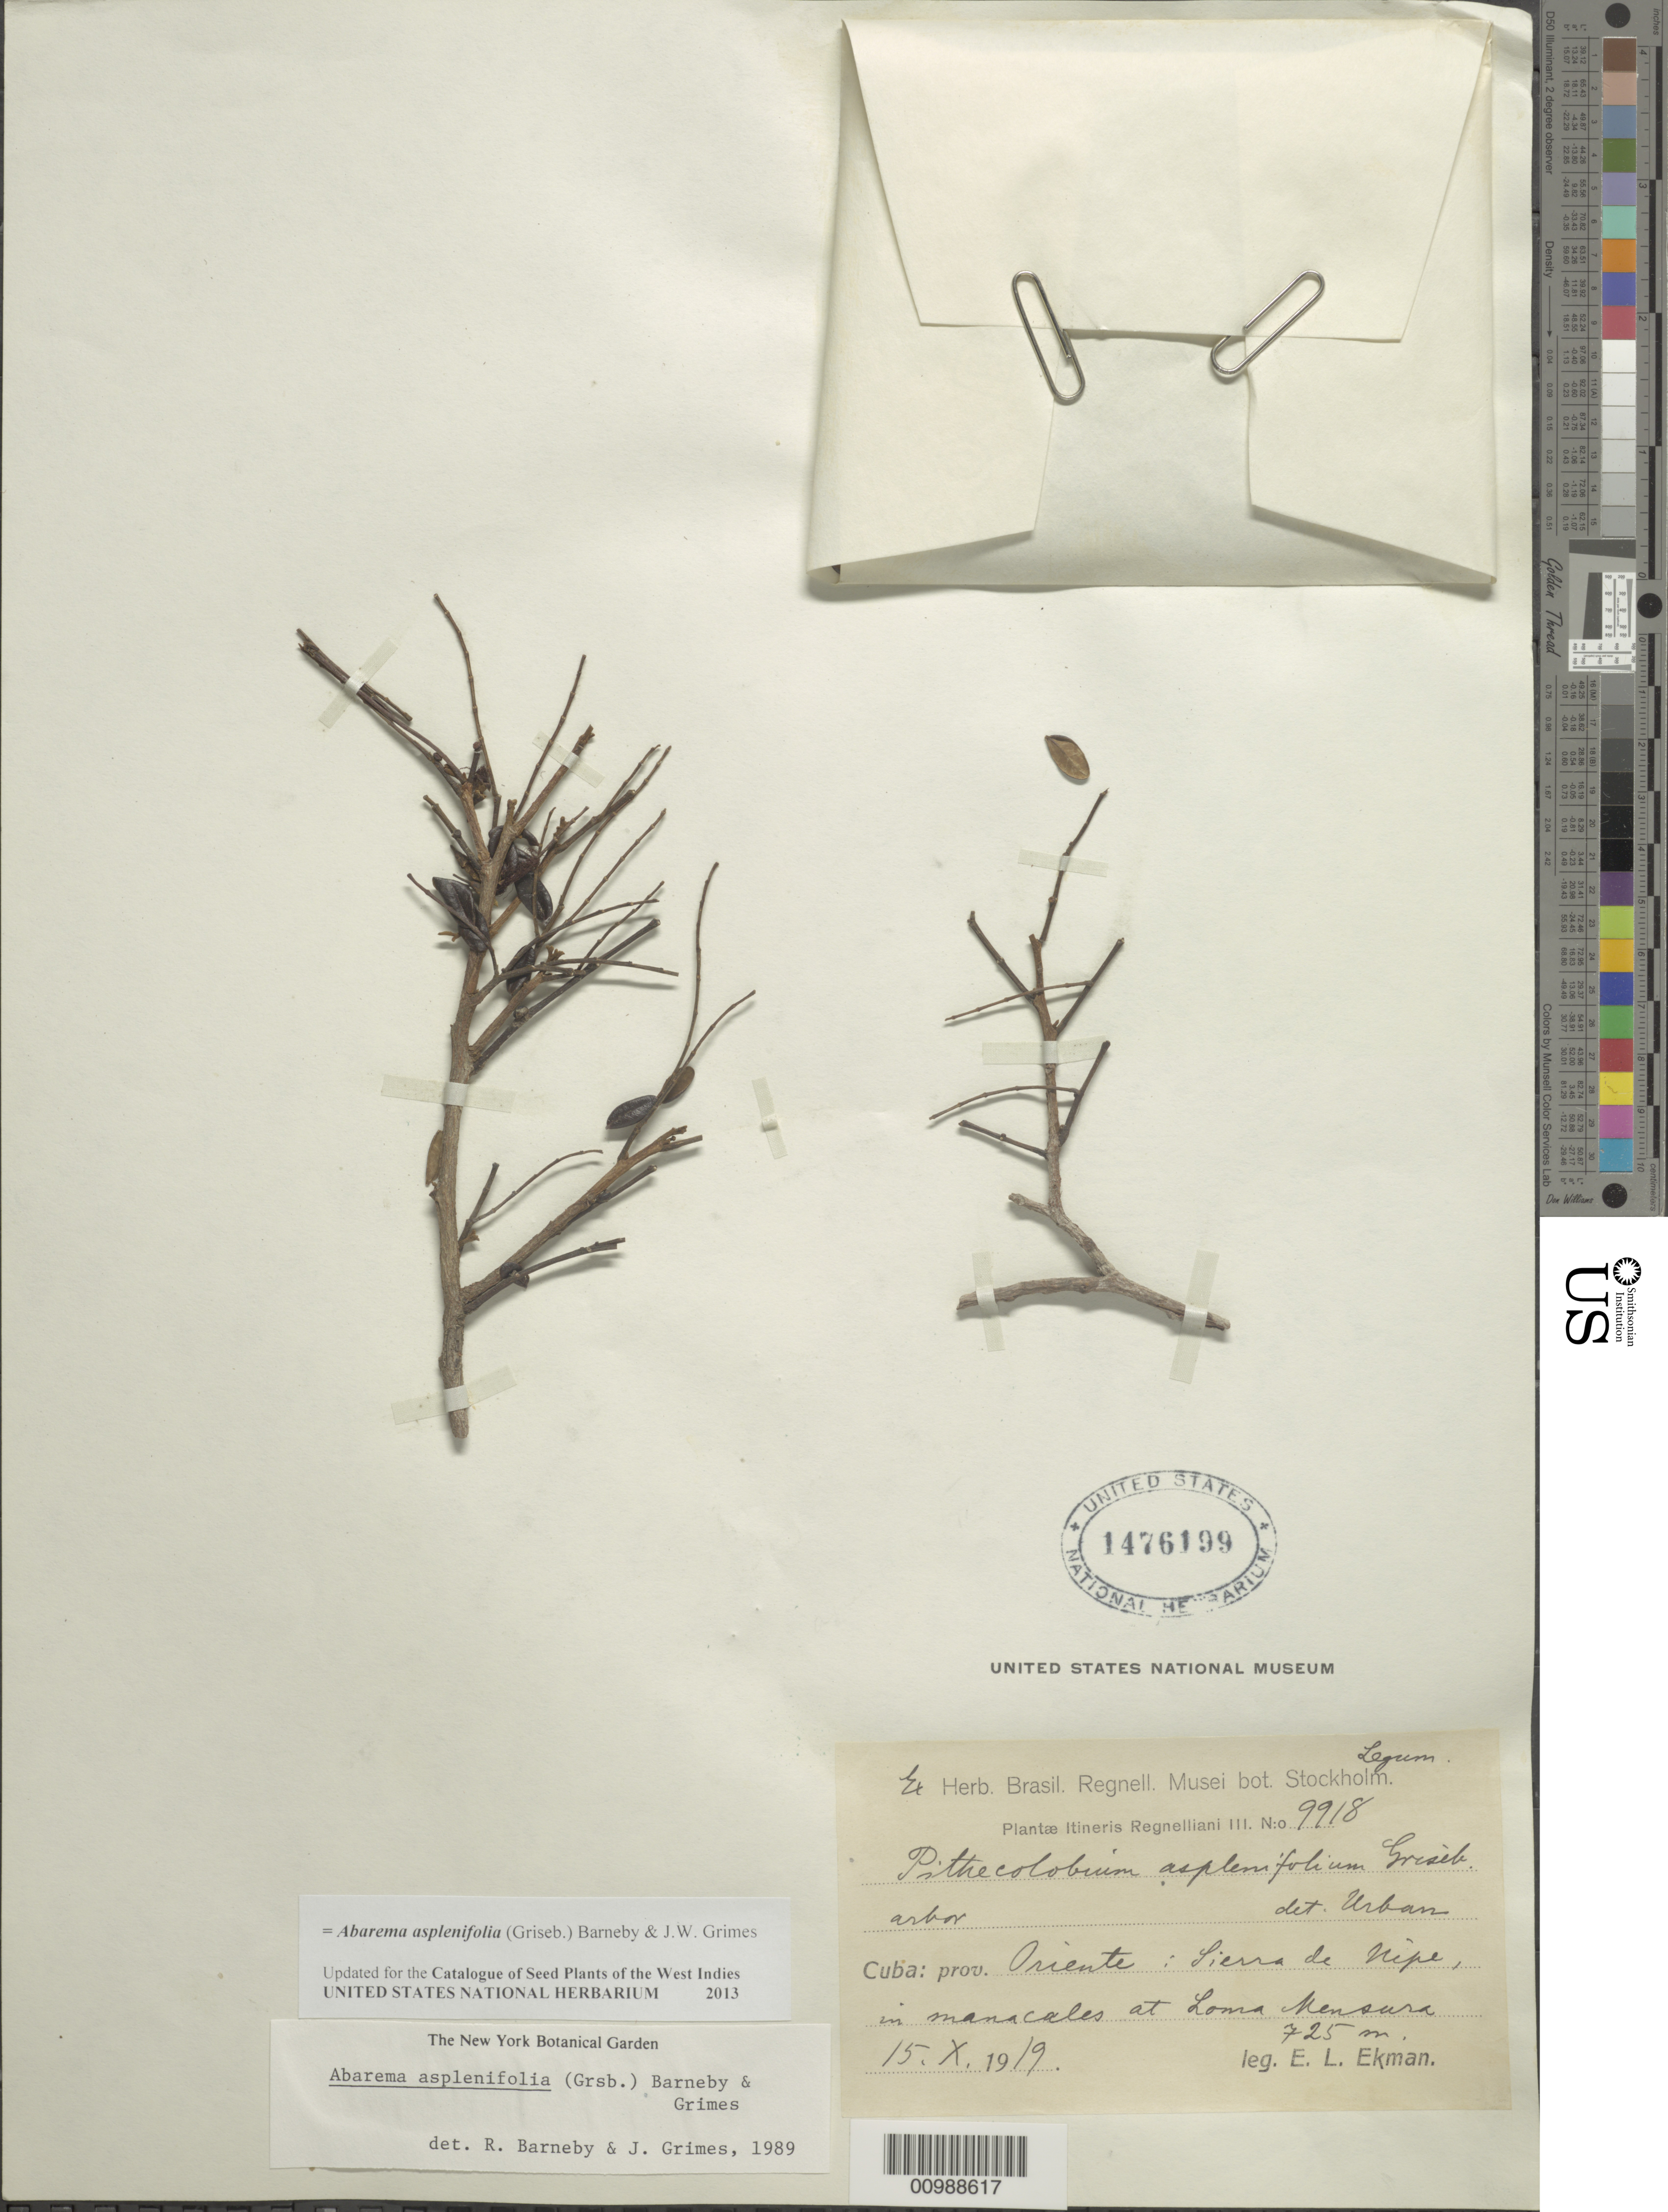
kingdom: Plantae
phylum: Tracheophyta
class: Magnoliopsida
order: Fabales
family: Fabaceae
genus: Jupunba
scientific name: Jupunba asplenifolia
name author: (Griseb.) Britton & Rose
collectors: E. L. Ekman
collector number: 9918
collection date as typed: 15 Oct 1919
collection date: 1919-10-15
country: Cuba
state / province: Holguín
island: Cuba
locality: Oriente; Sierra de Nipe, in manacales at Loma Mensura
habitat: In manacales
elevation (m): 725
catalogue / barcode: US 1476199